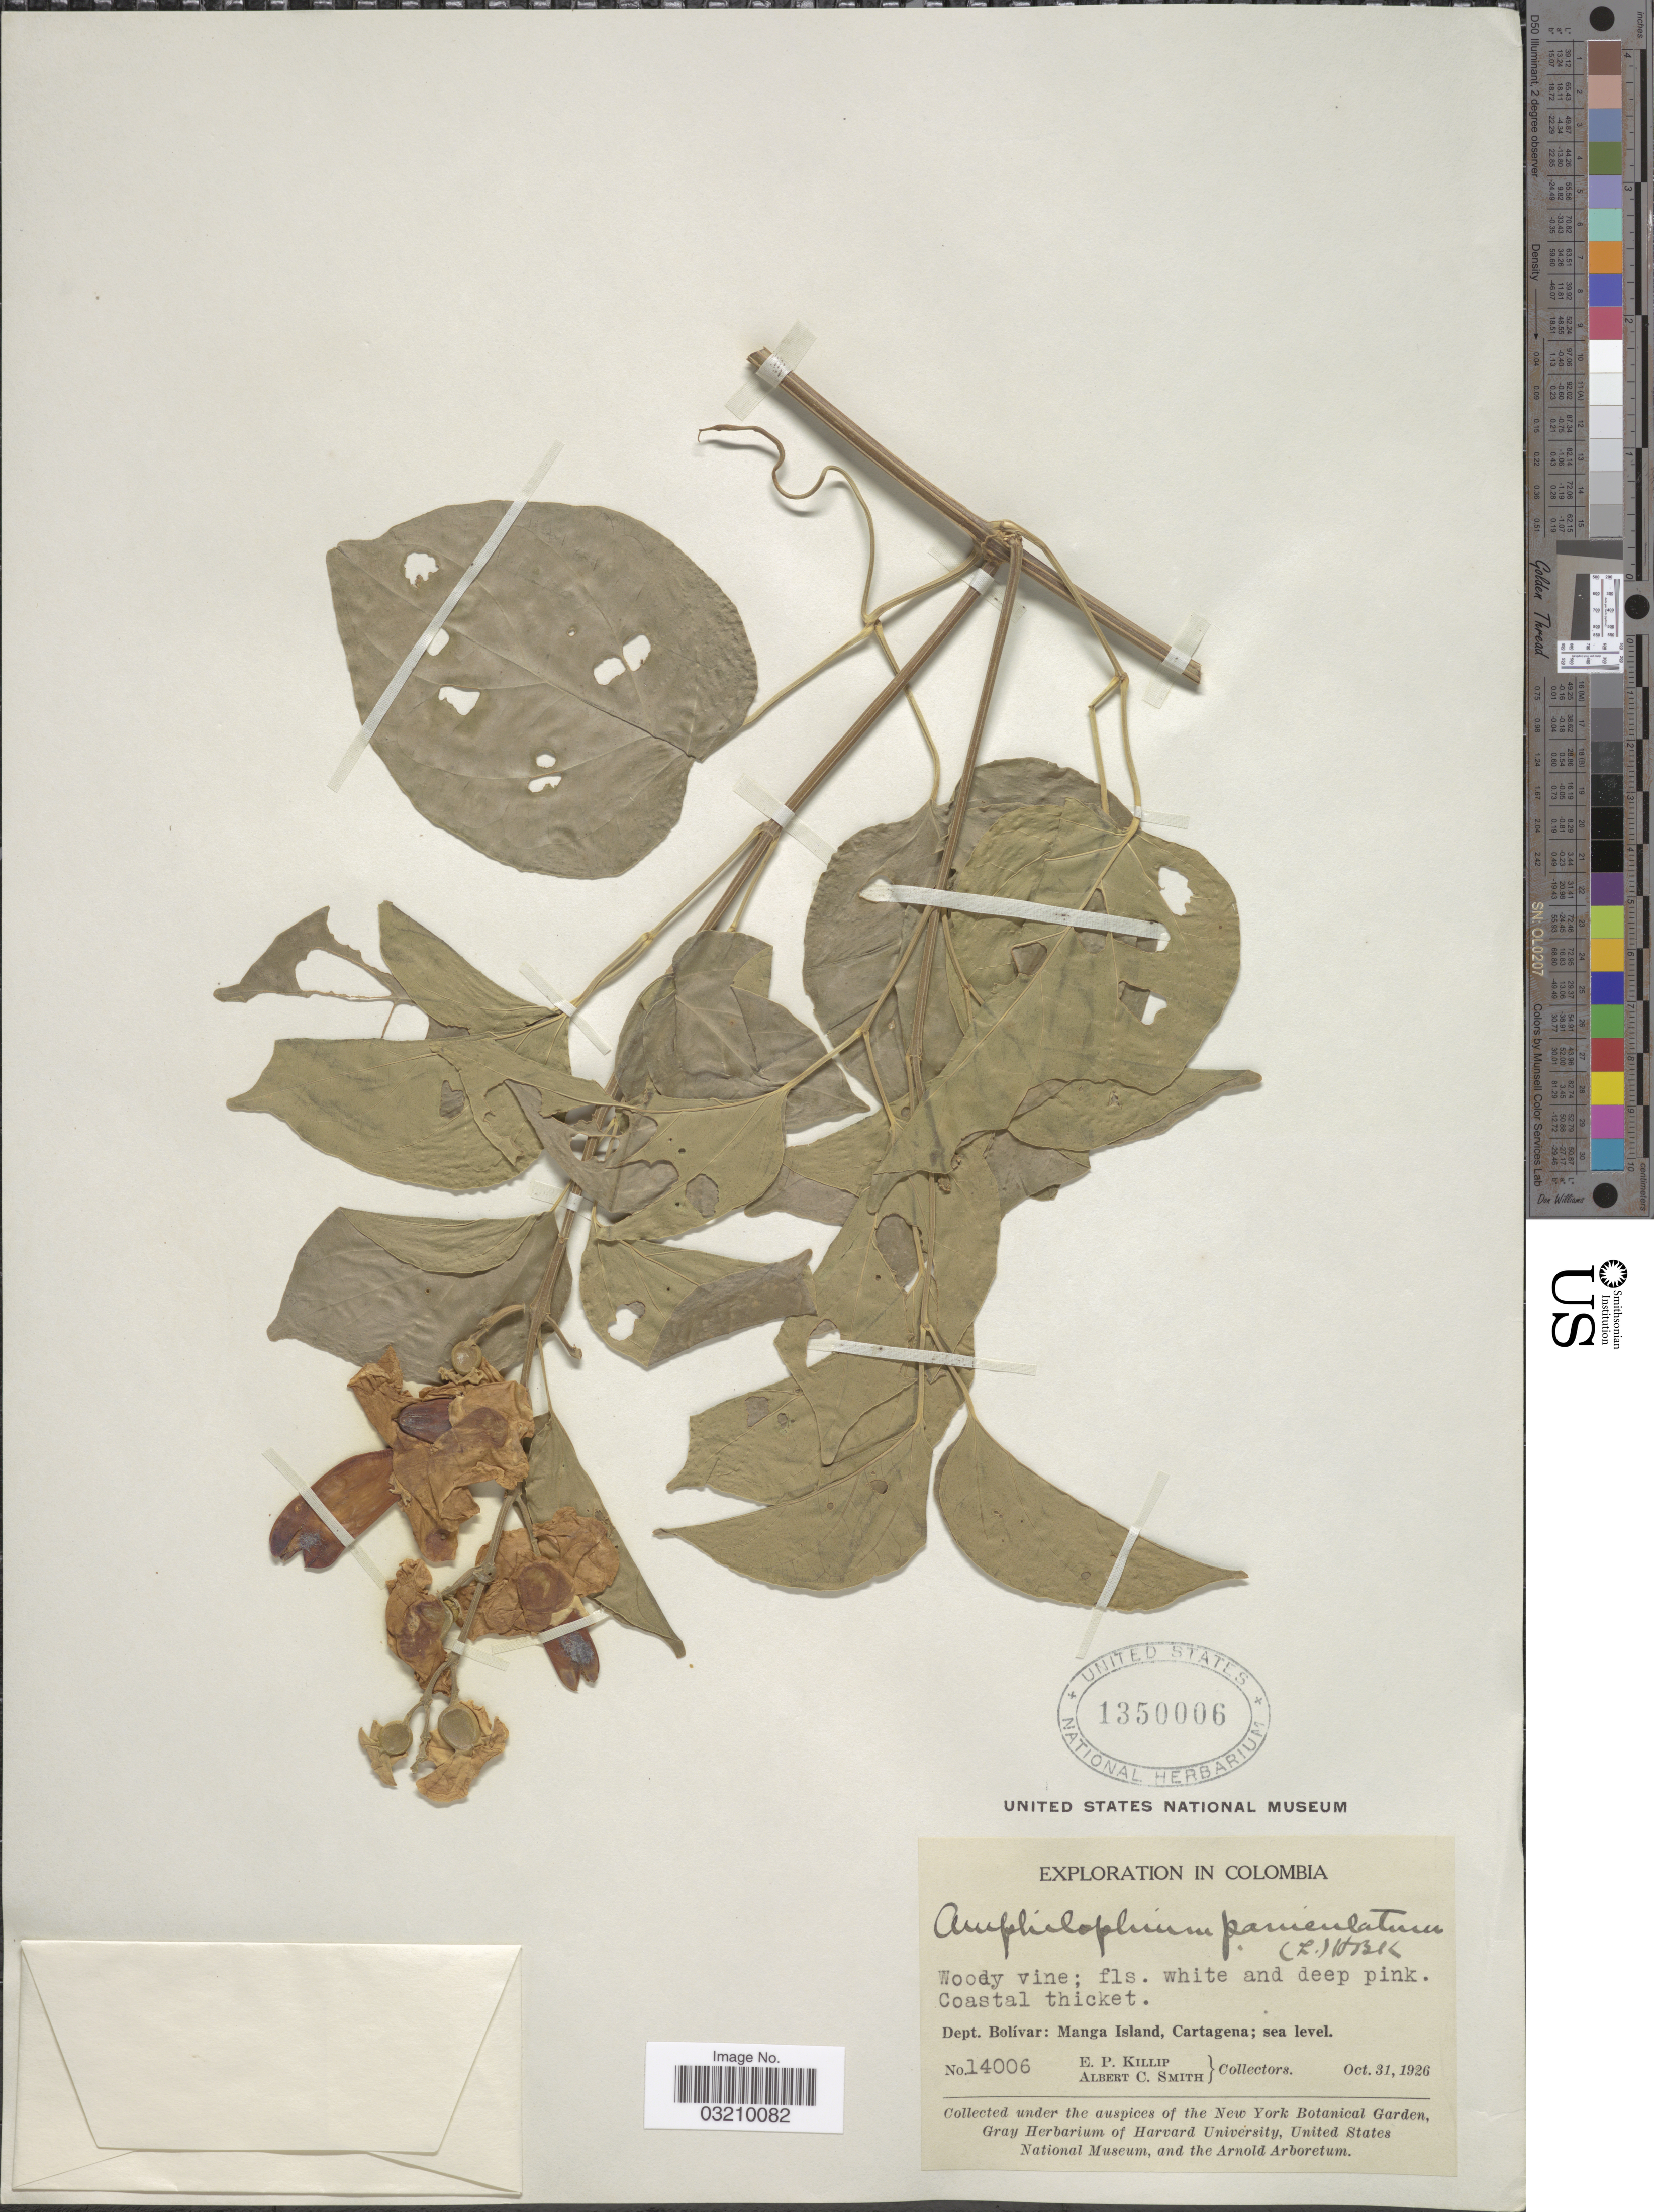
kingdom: Plantae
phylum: Tracheophyta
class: Magnoliopsida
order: Lamiales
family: Bignoniaceae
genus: Amphilophium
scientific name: Amphilophium paniculatum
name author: (L.) Kunth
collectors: E. P. Killip & A. C. Smith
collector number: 14006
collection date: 1926-10-31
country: Colombia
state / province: Bolívar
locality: Dept. Bolívar: Manga Island, Cartagena.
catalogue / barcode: US 1350006